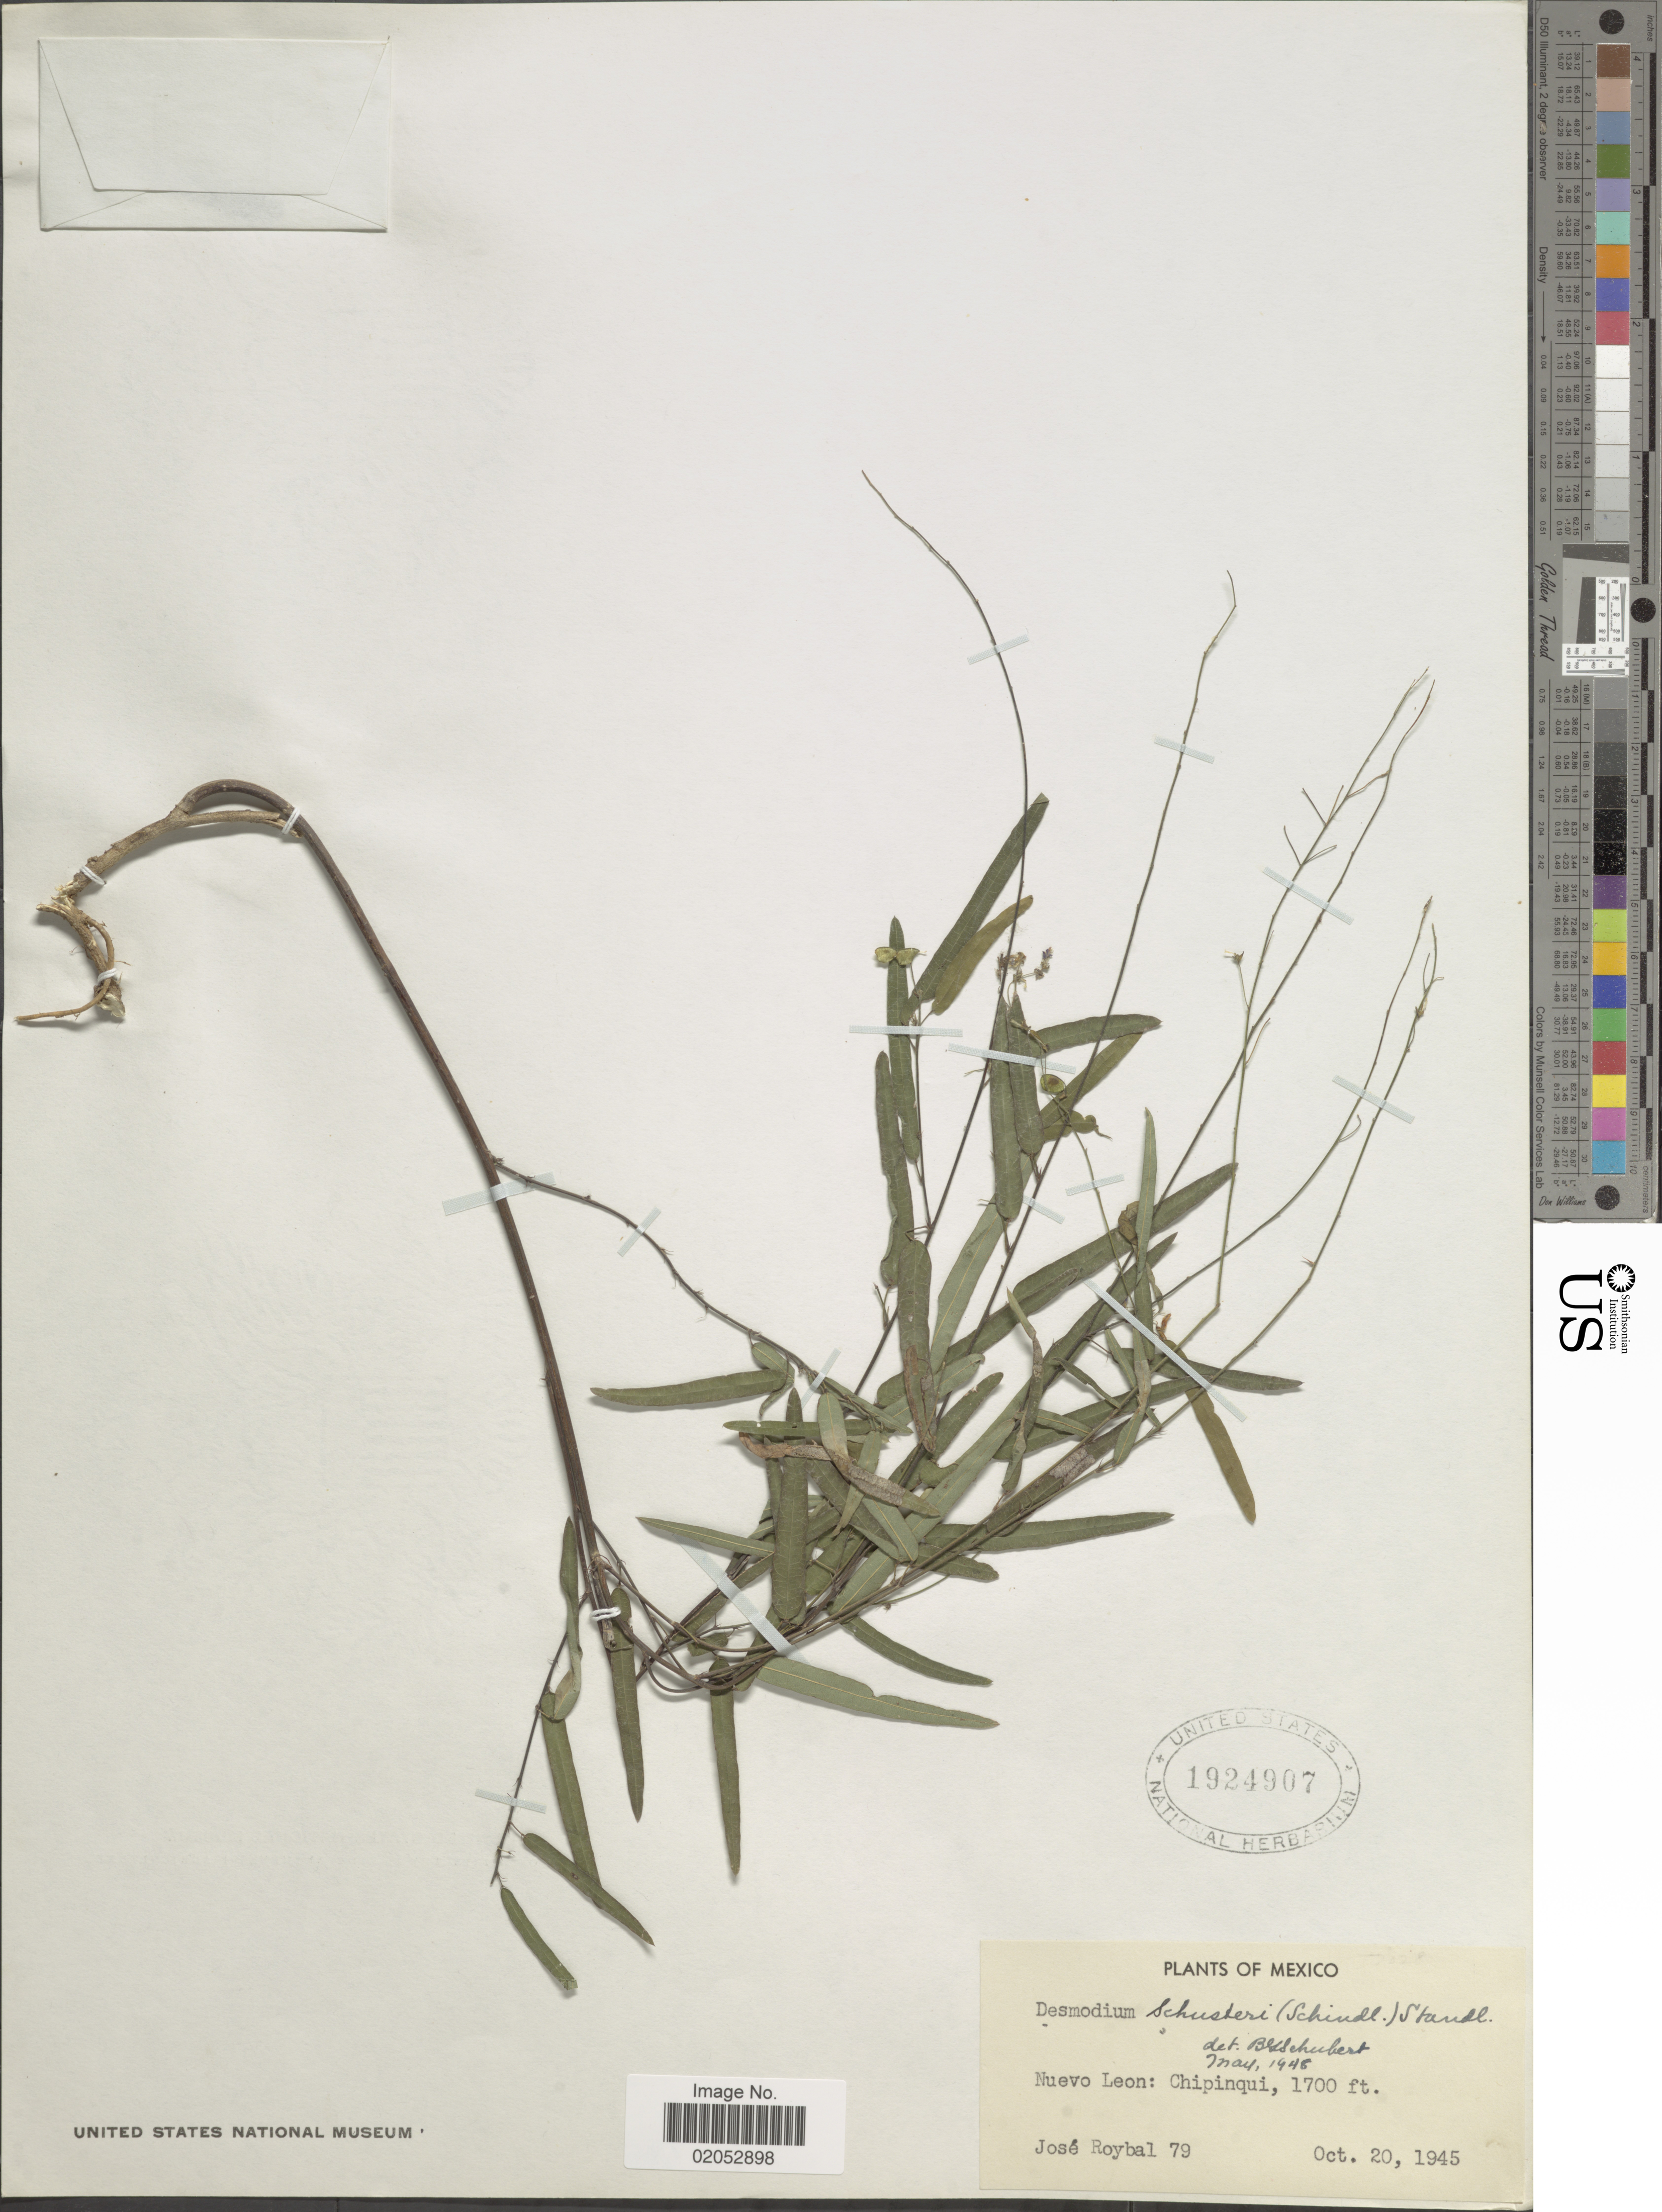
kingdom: Plantae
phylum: Tracheophyta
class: Magnoliopsida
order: Fabales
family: Fabaceae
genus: Desmodium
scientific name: Desmodium schusteri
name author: (Schindl.) Standl.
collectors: J. Roybal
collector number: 79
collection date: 1945-10-20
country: Mexico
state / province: Nuevo León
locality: Chipinqui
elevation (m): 518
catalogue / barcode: US 1924907